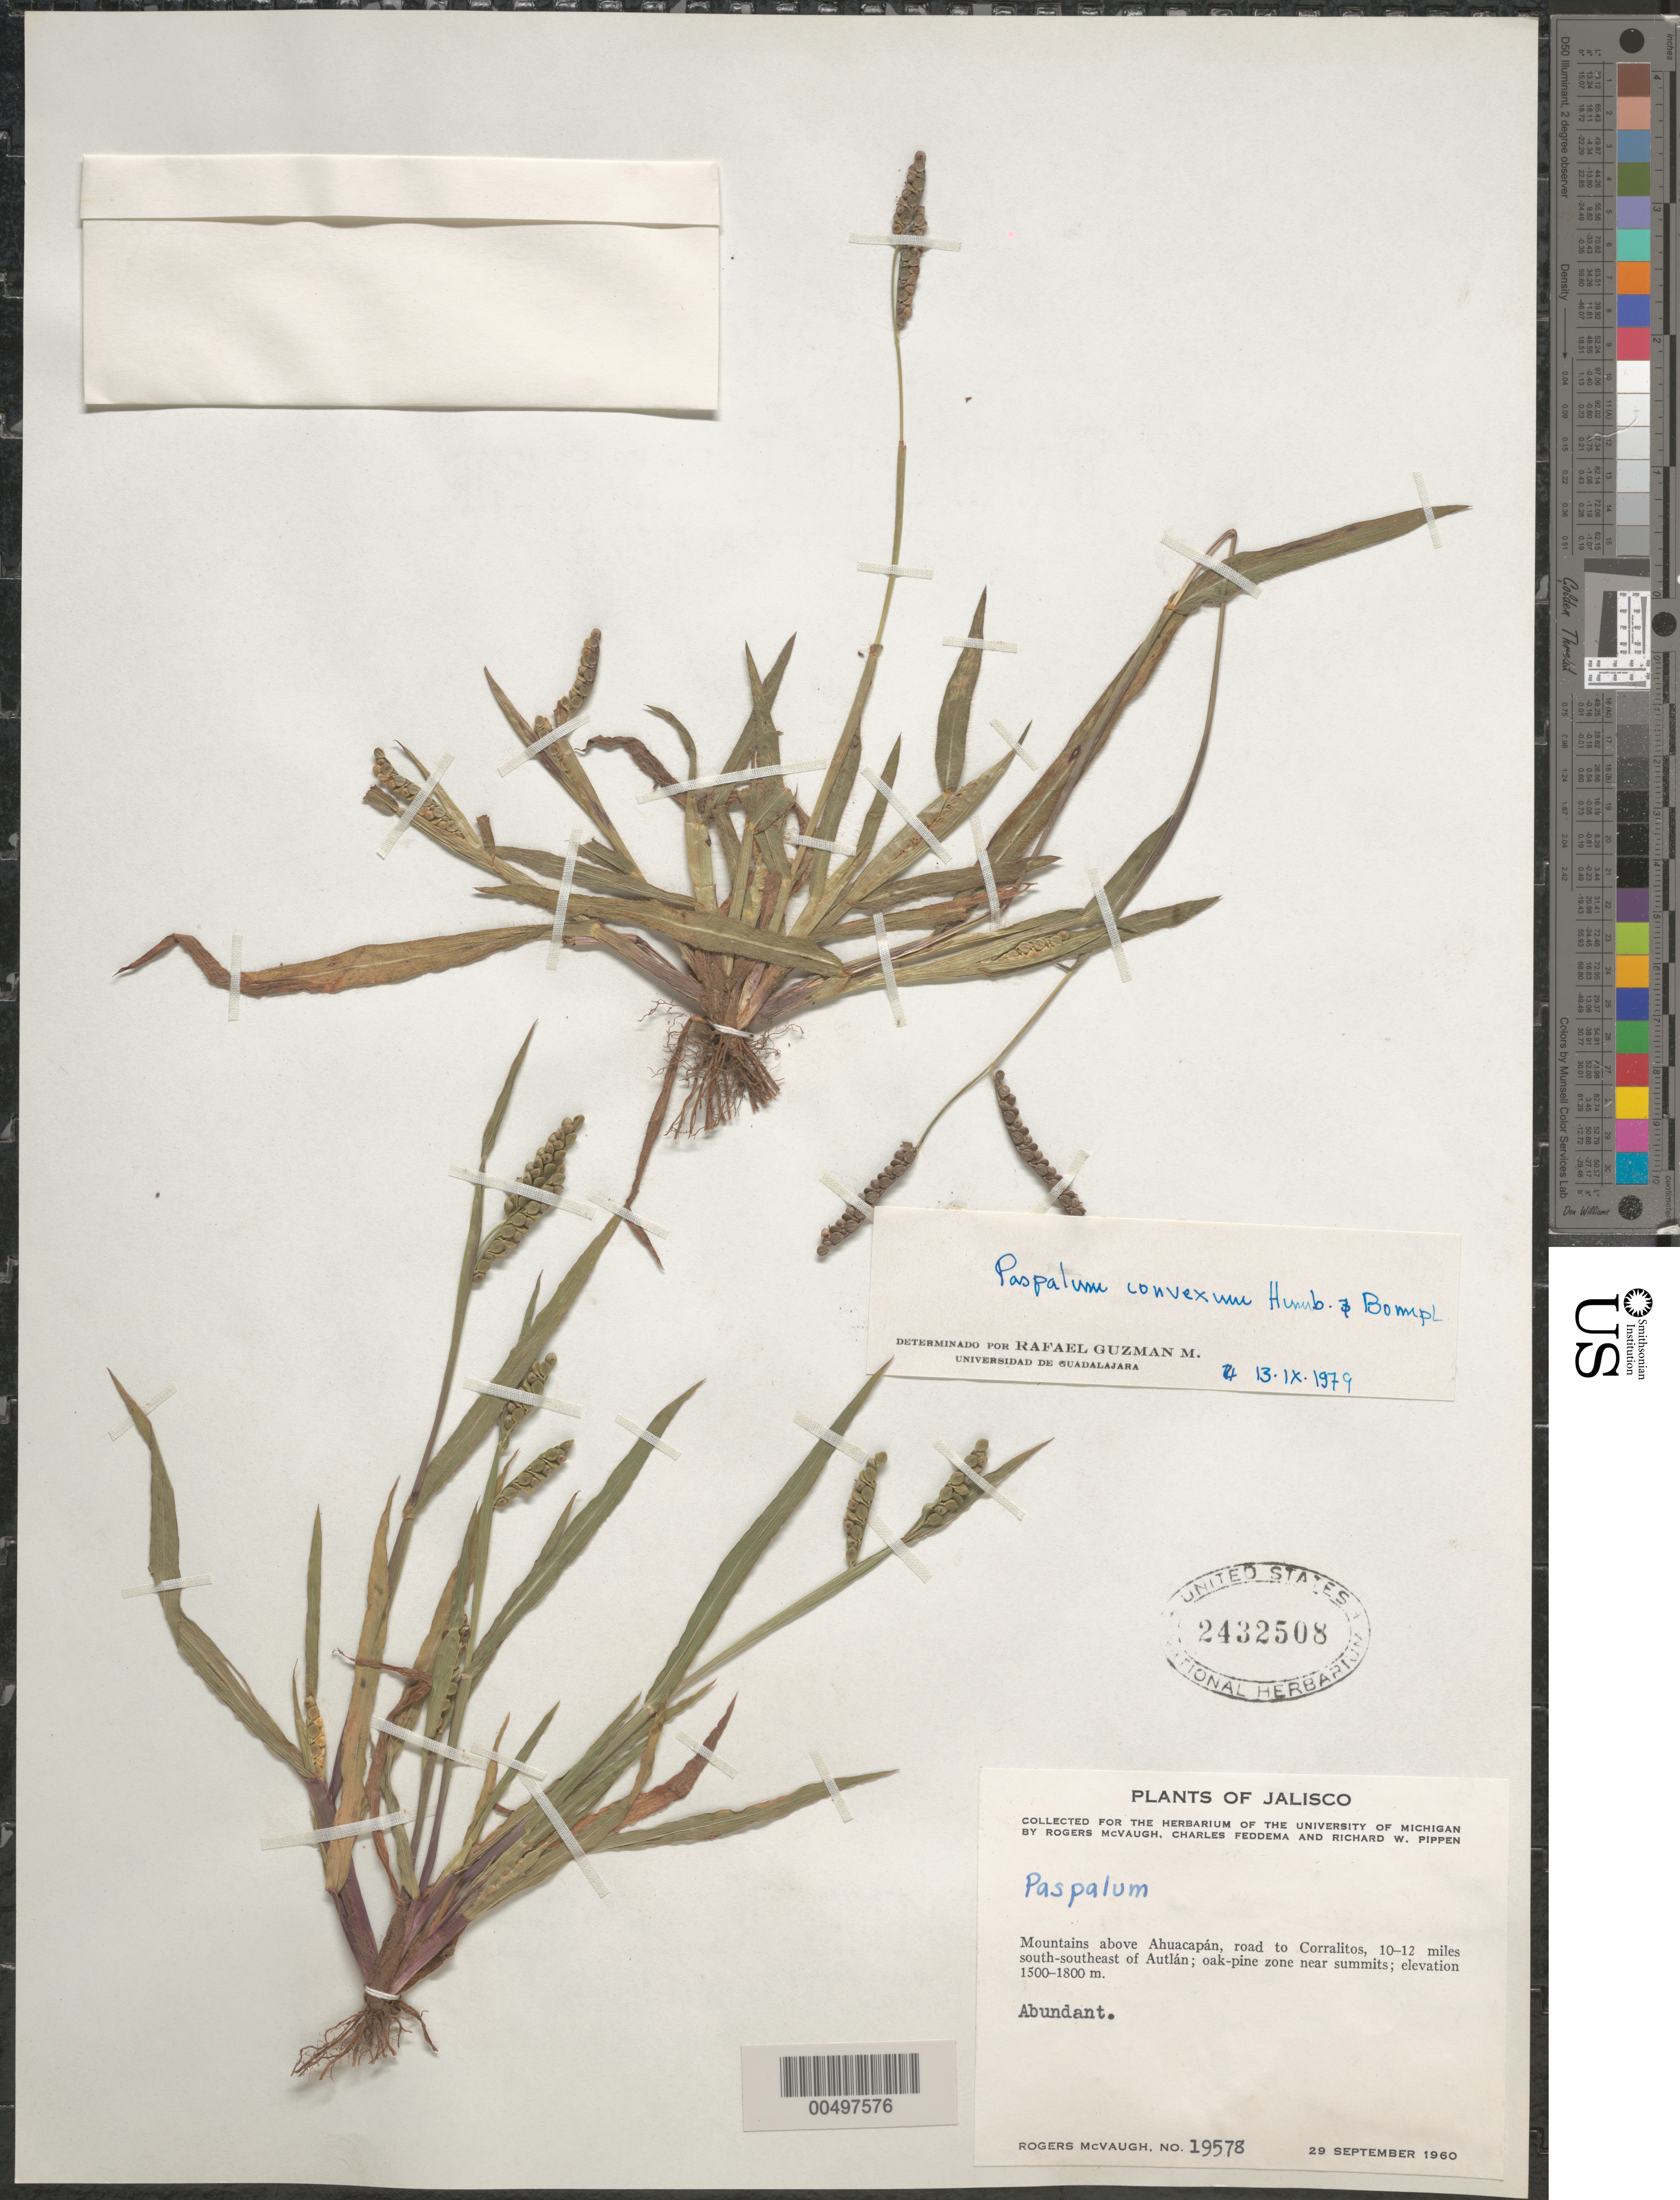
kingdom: Plantae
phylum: Tracheophyta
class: Liliopsida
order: Poales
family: Poaceae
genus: Paspalum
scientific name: Paspalum convexum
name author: Humb. & Bonpl. ex Flüggé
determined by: Guzm n-M., R.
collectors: R. McVaugh, C. Feddema & R. W. Pippen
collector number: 19578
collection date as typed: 29 Sep 1960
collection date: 1960-09-29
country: Mexico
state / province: Jalisco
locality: Mtns above Ahuacapán, rd to Corralitos, 10-12 mi SSE of Autlán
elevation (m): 1500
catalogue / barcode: US 2432508